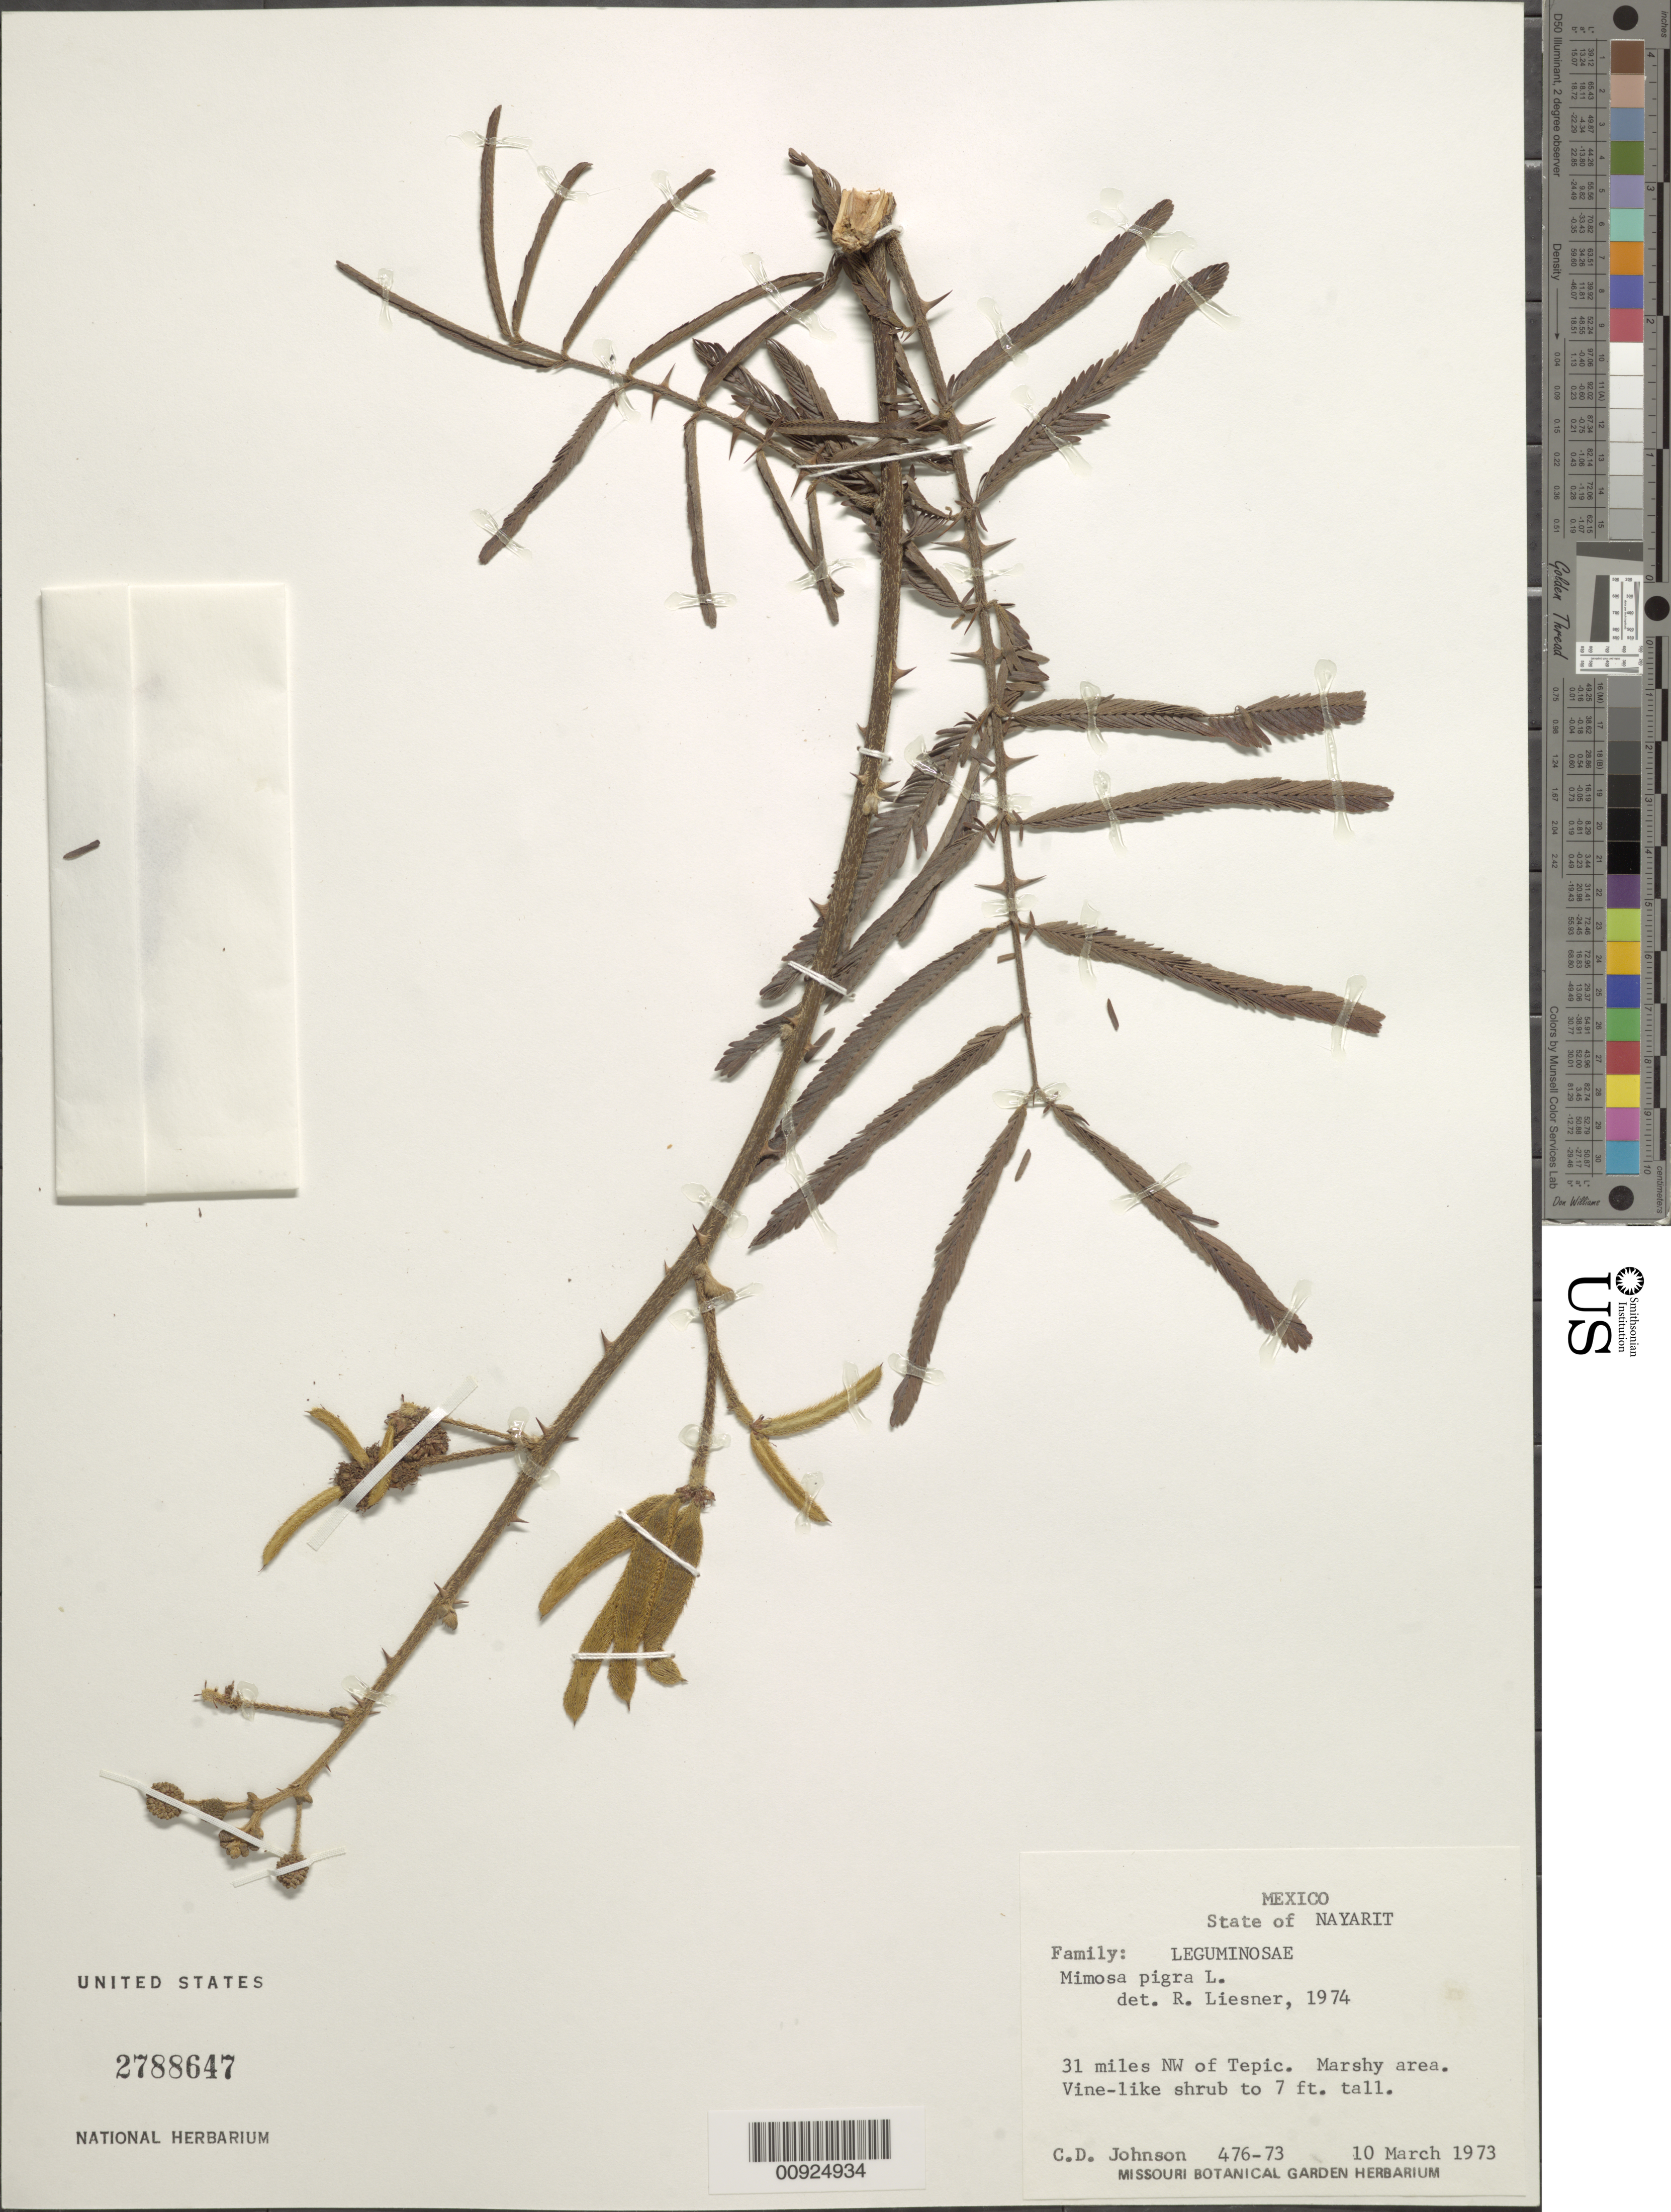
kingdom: Plantae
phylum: Tracheophyta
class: Magnoliopsida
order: Fabales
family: Fabaceae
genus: Mimosa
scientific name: Mimosa pigra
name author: L.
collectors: C. D. Johnson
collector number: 476-73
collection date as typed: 10 Mar 1973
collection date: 1973-03-10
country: Mexico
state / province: Nayarit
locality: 31 miles NW of Tepic.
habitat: Marshy area.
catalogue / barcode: US 2788647